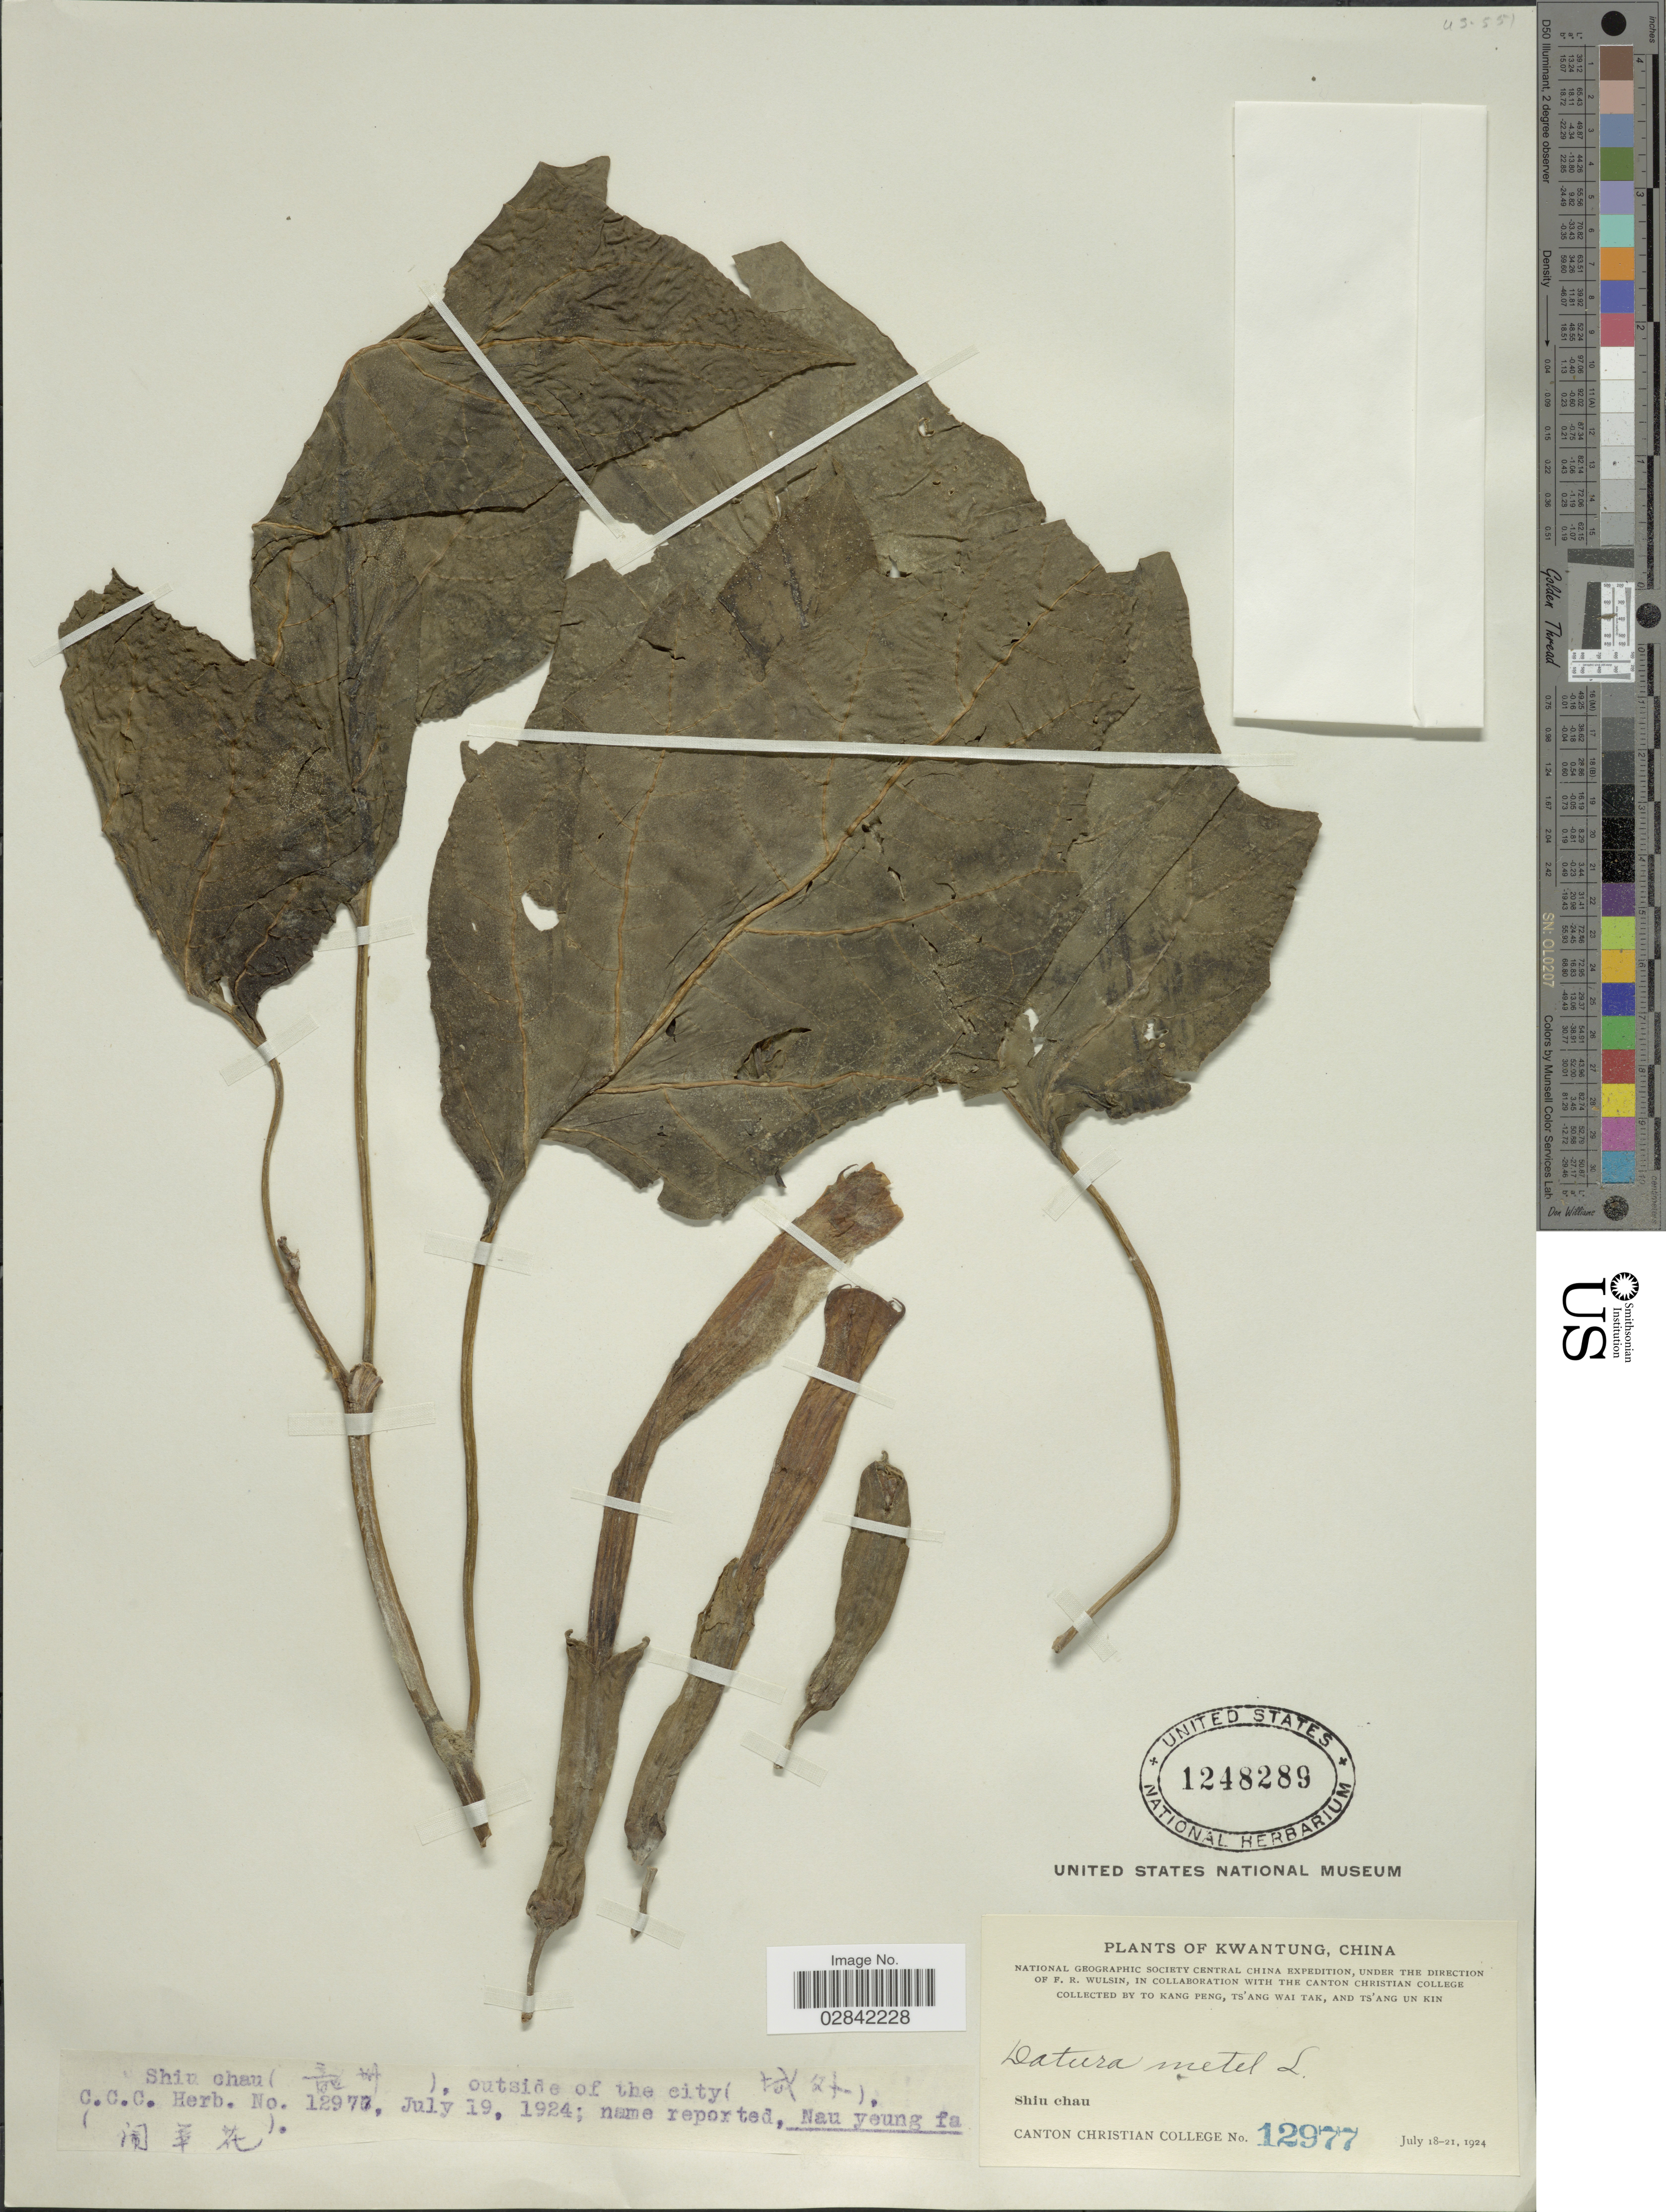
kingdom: Plantae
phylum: Tracheophyta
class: Magnoliopsida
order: Solanales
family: Solanaceae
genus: Datura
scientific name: Datura metel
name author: L.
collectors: K. Peng, T. Tak & Ts' Ang Un Kin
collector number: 12977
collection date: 1924-07-19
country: China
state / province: Guangdong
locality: Kwangtung, China, Shiu chau, outside of the city.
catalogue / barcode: US 1248289